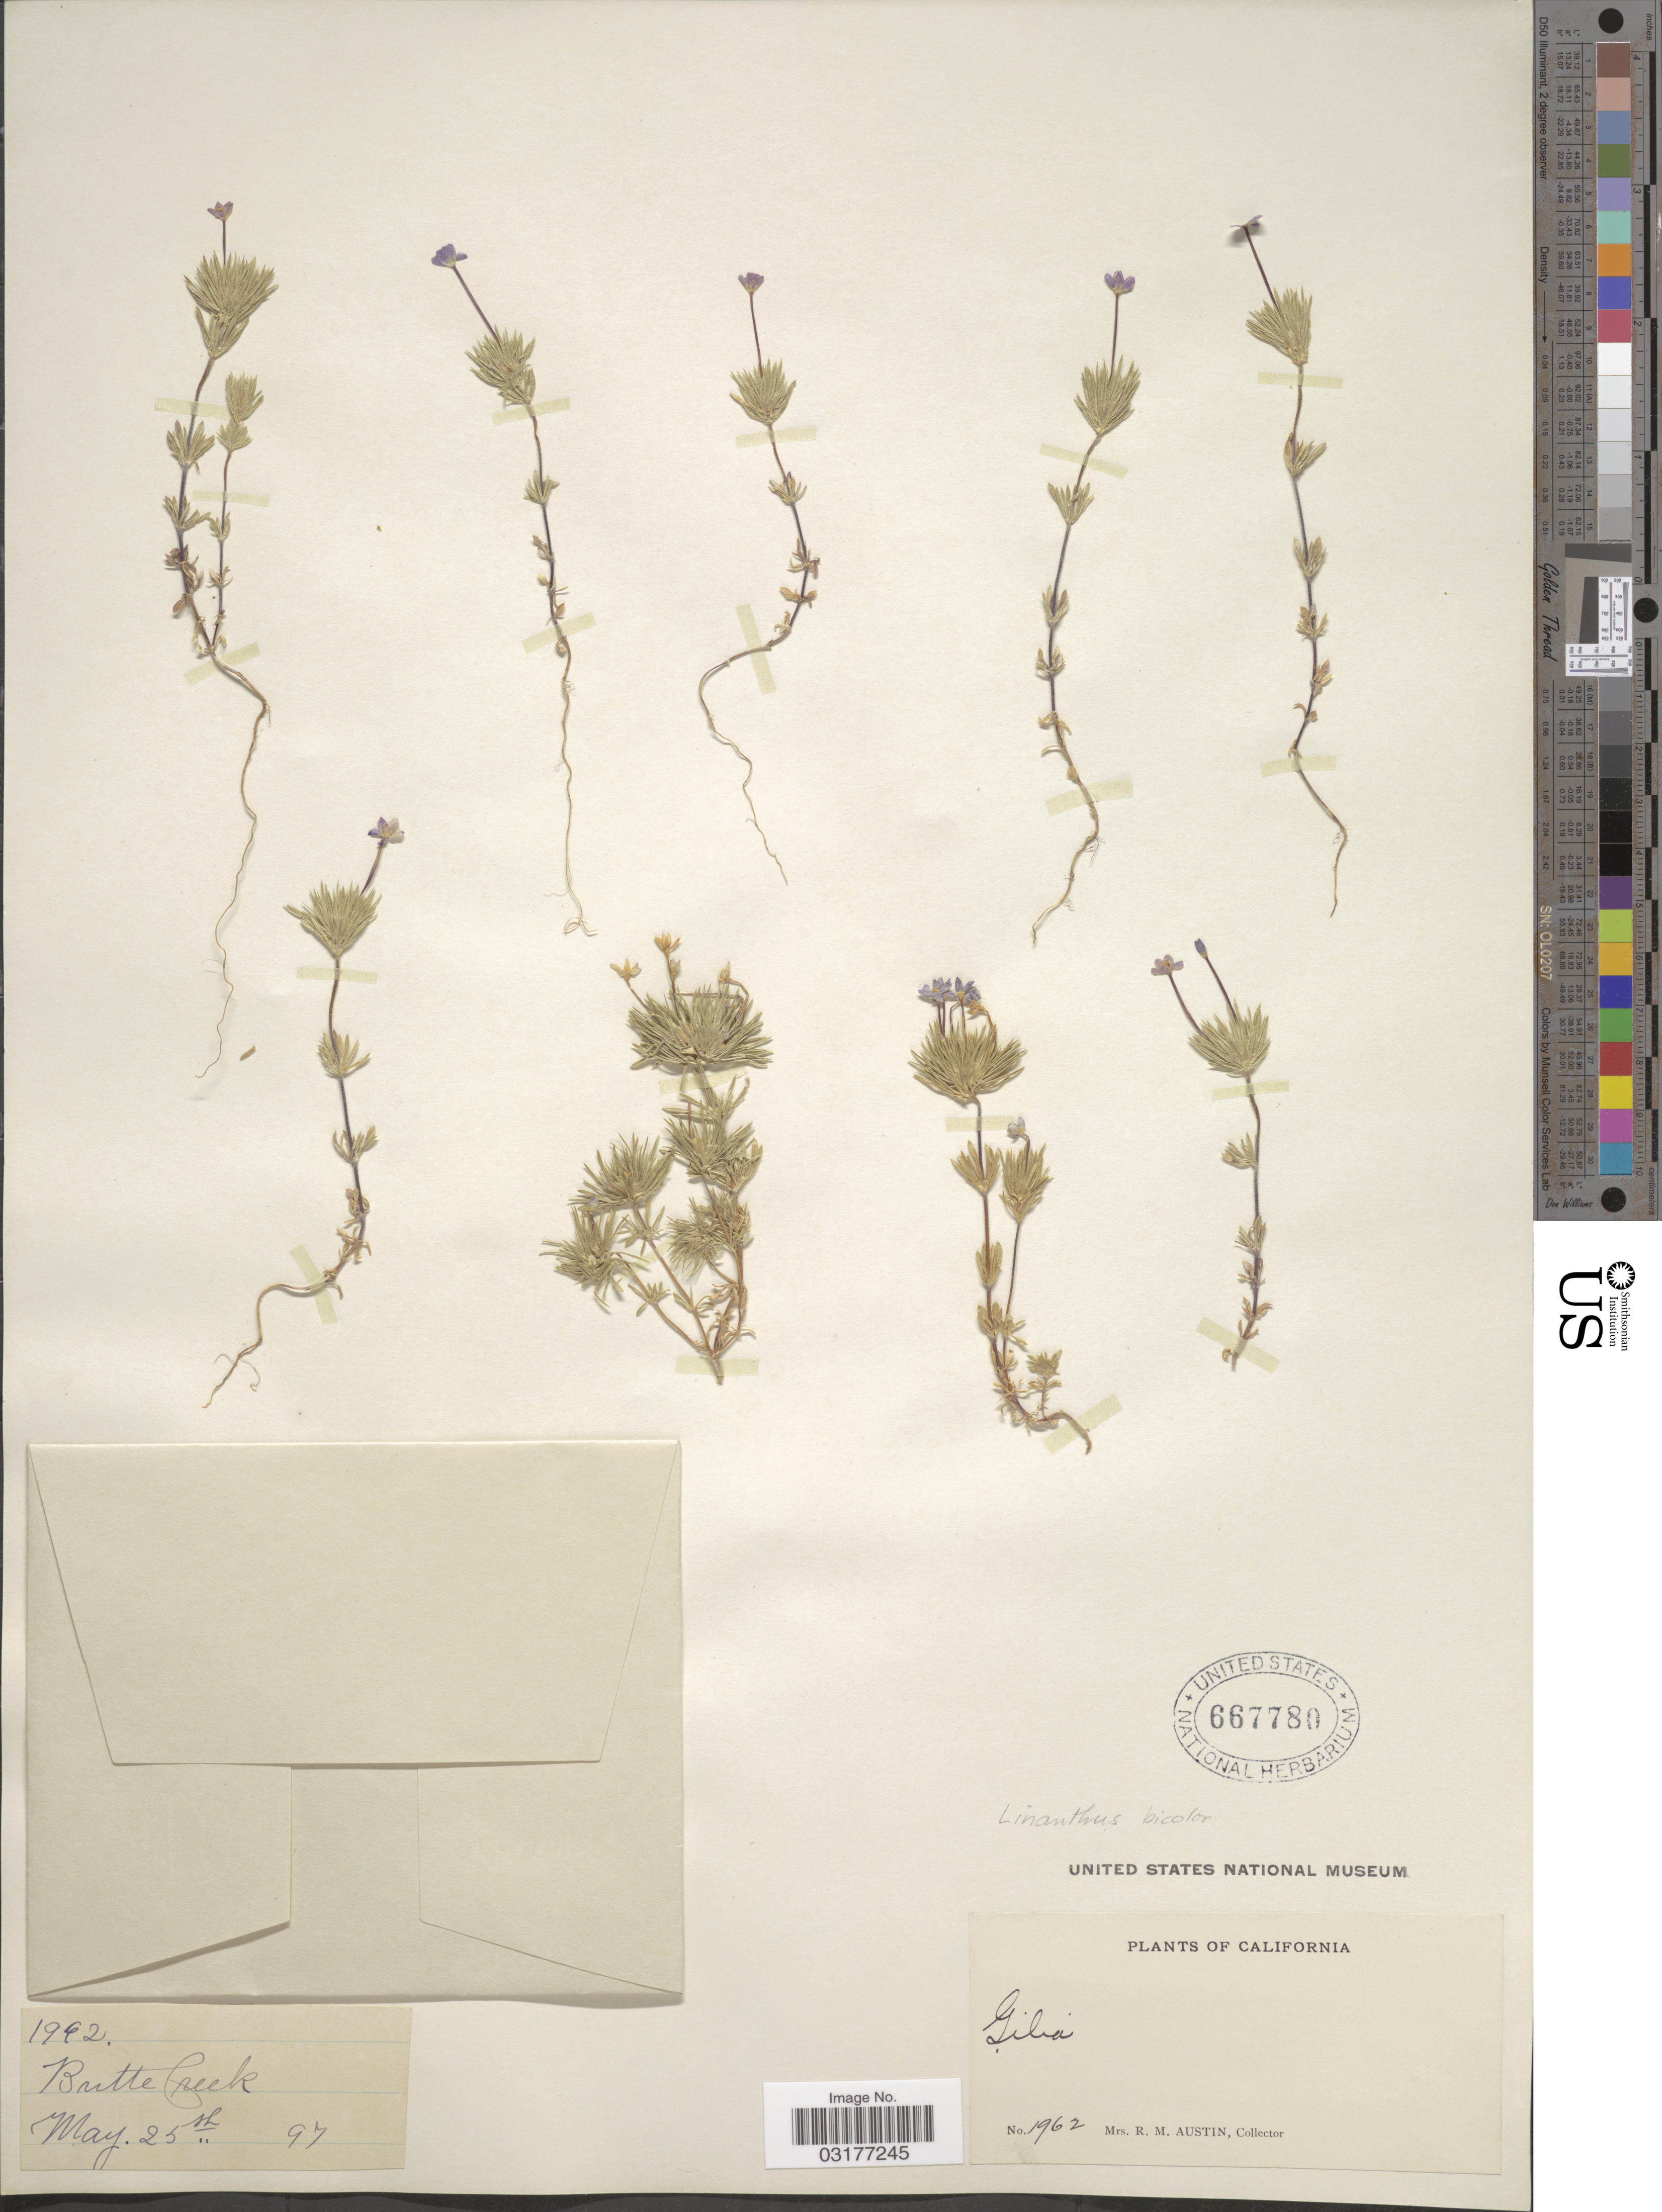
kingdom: Plantae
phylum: Tracheophyta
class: Magnoliopsida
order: Ericales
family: Polemoniaceae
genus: Leptosiphon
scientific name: Leptosiphon bicolor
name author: Nutt.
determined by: Strong, Mark T., (BOT), Smithsonian Institution - National Museum of Natural History (UNITED STATES)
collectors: R. Austin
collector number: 1962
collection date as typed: Transcribed d/m/y: 25/5/97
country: United States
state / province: California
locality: Butte Creek.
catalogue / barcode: US 667780